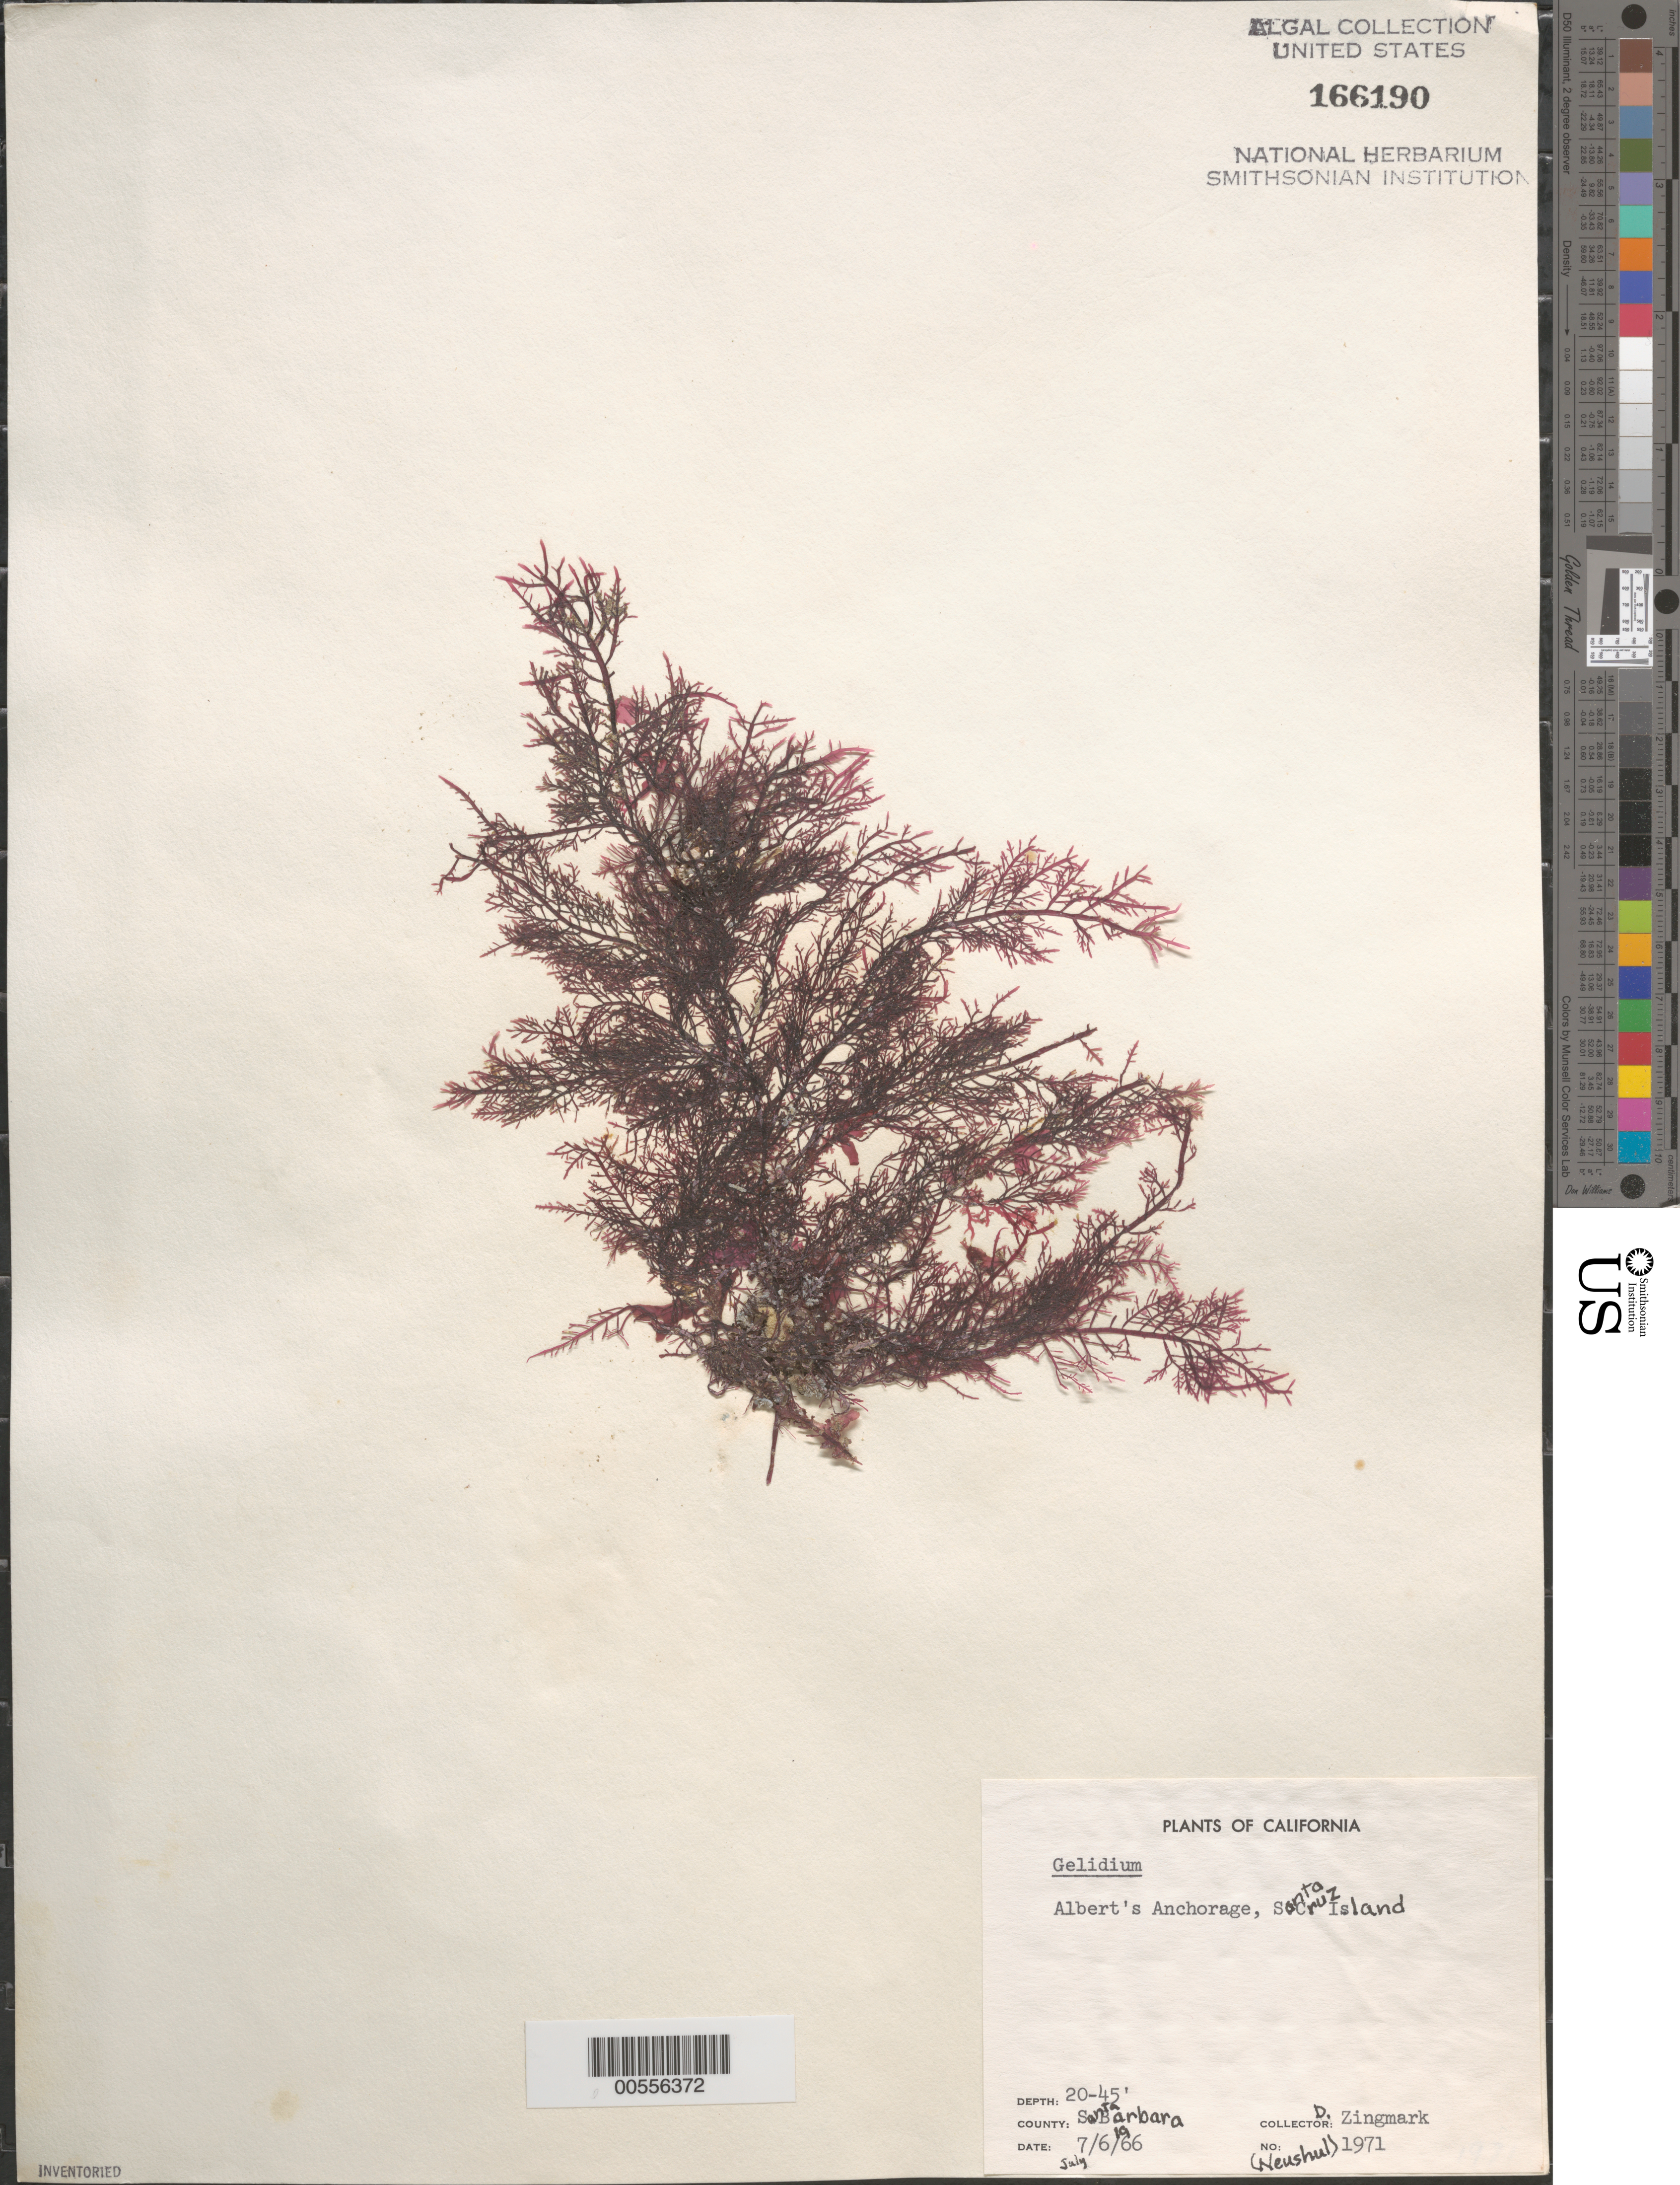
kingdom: Plantae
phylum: Rhodophyta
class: Florideophyceae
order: Gelidiales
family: Gelidiaceae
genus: Gelidium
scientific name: Gelidium sp.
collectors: R. Zingmark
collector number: Neushul 1971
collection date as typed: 06 Jul 1966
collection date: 1966-07-06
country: United States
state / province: California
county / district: Santa Barbara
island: Santa Cruz Island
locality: Albert's Anchorage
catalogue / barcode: US 166190